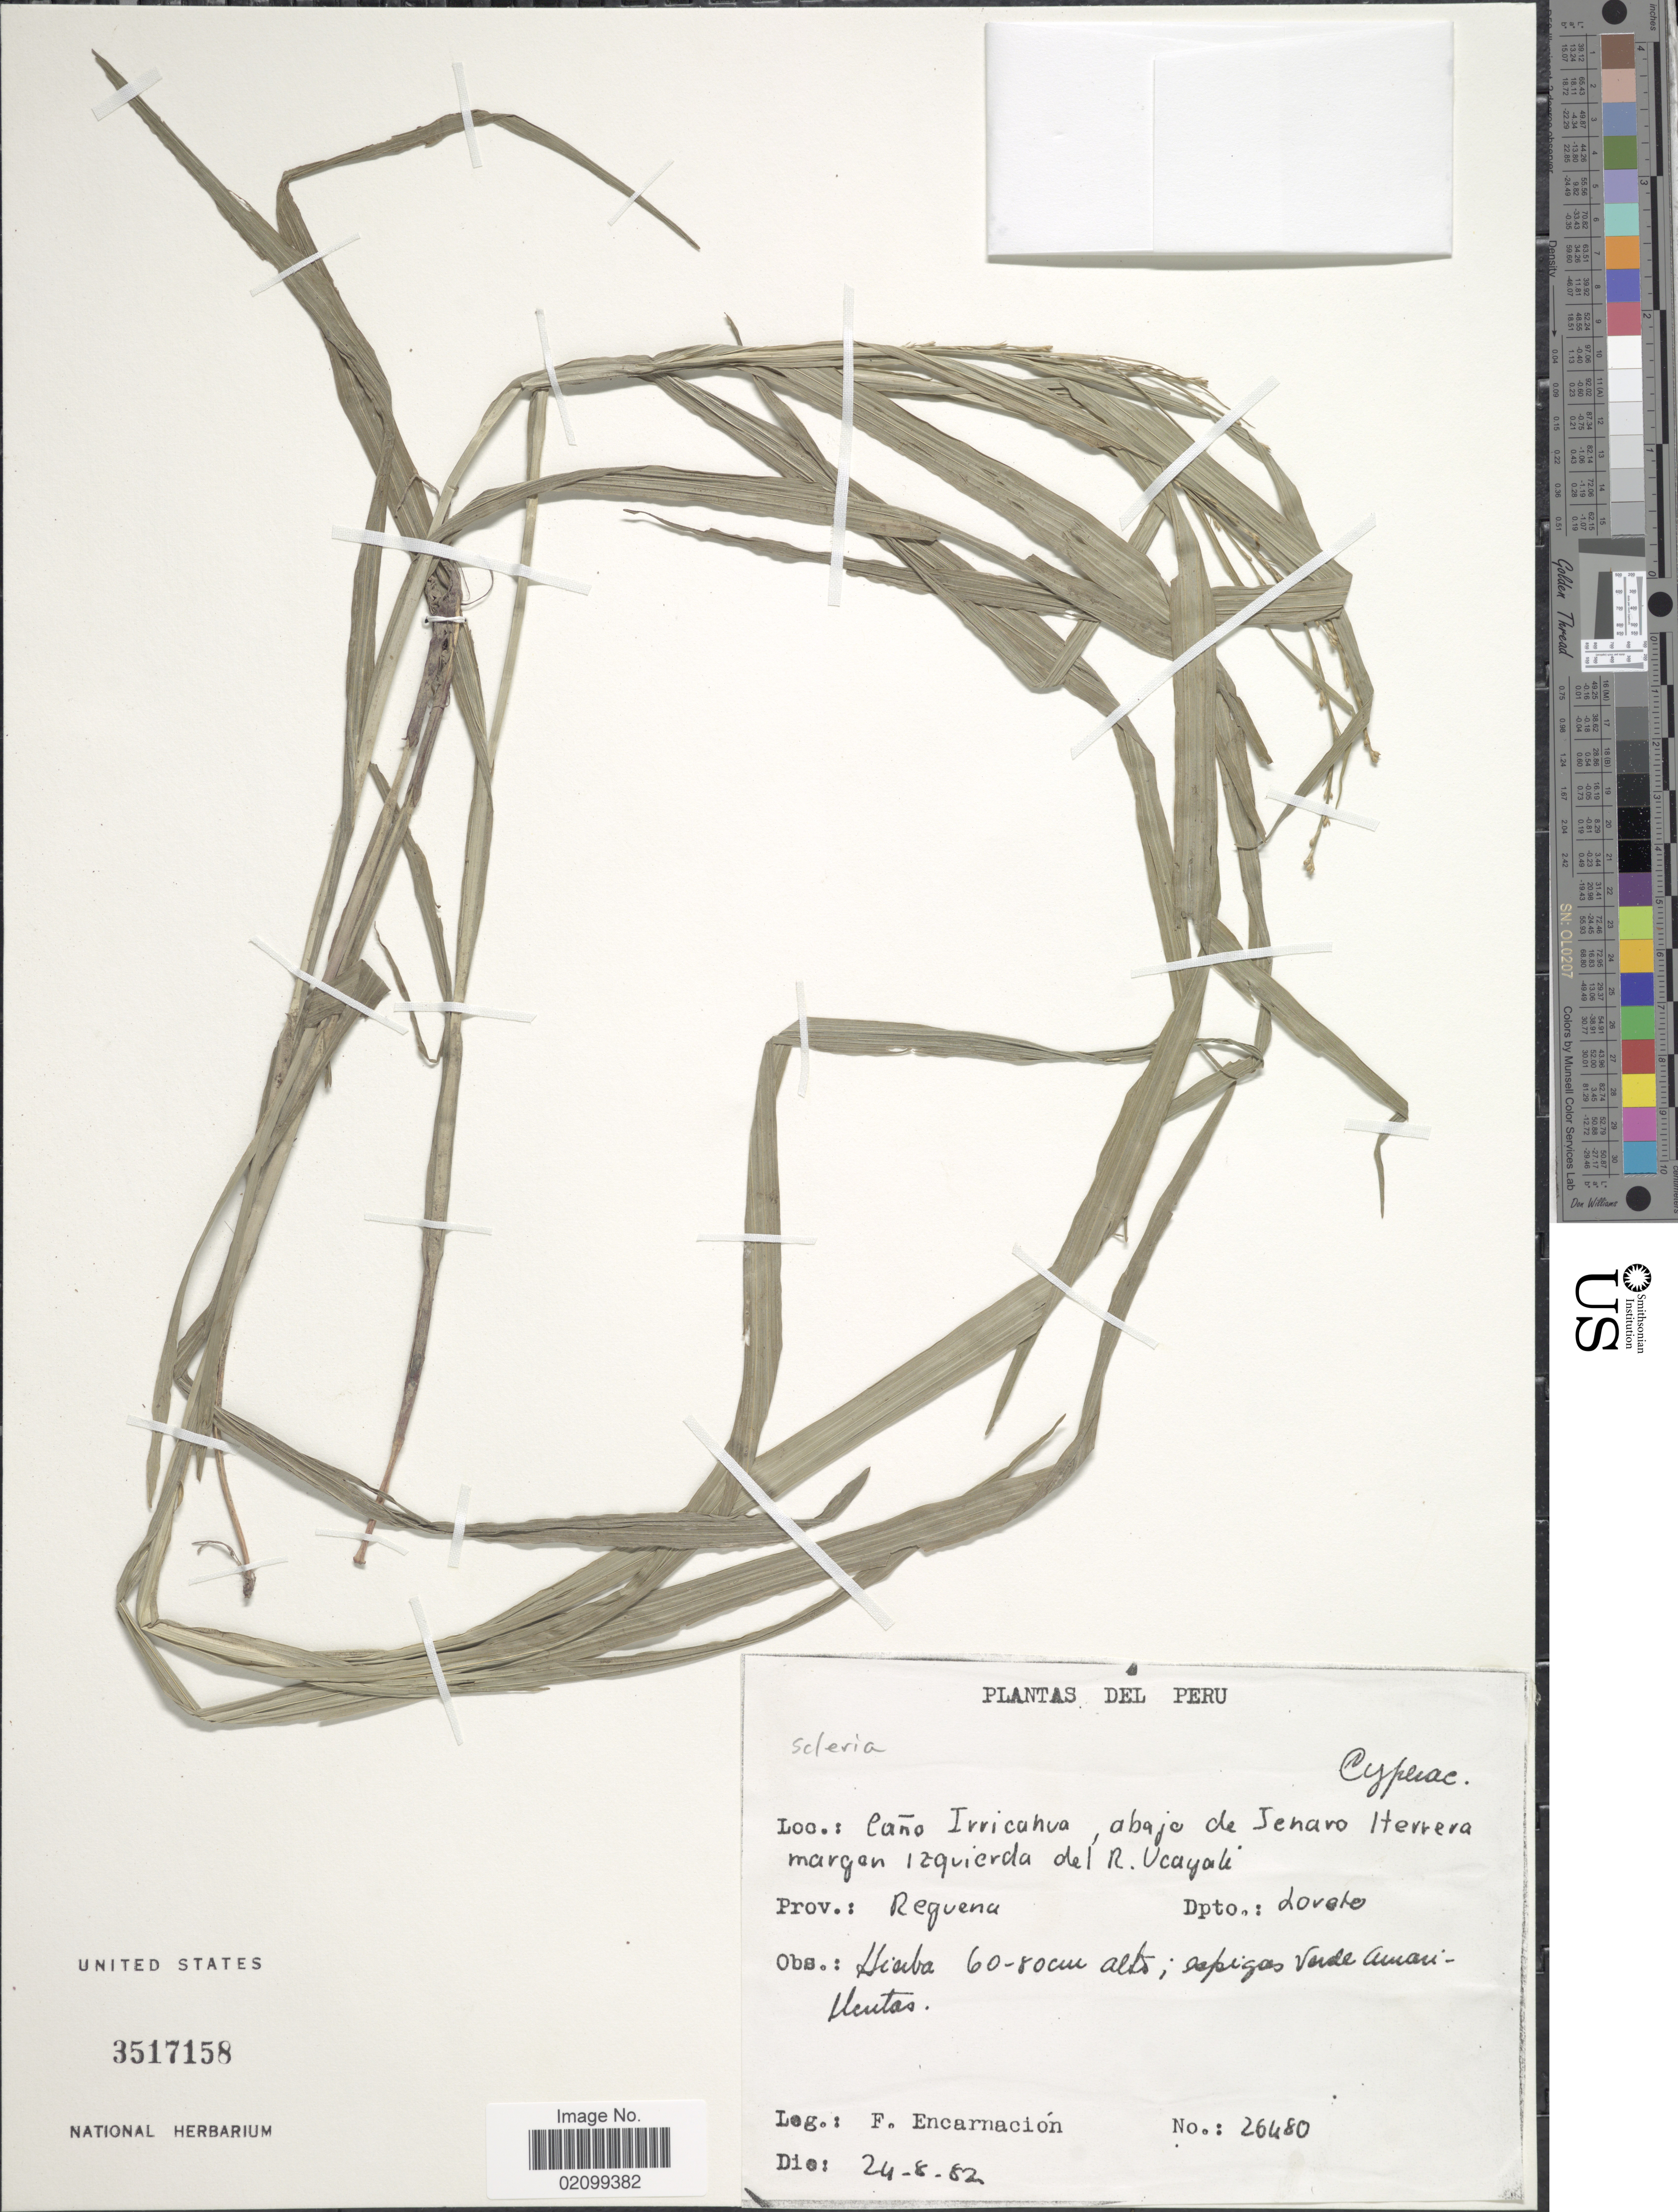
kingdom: Plantae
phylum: Tracheophyta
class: Liliopsida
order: Poales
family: Cyperaceae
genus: Scleria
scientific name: Scleria sp.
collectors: F. Encarnación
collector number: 26480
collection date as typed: Transcribed d/m/y: 24/8/82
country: Peru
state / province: Loreto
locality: Cano Irricahua, abajo de Jenaro Herrera margen Izquierda del R. Ucayali. Prov.: Reguana, Dpto.: Loreto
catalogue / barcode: US 3517158